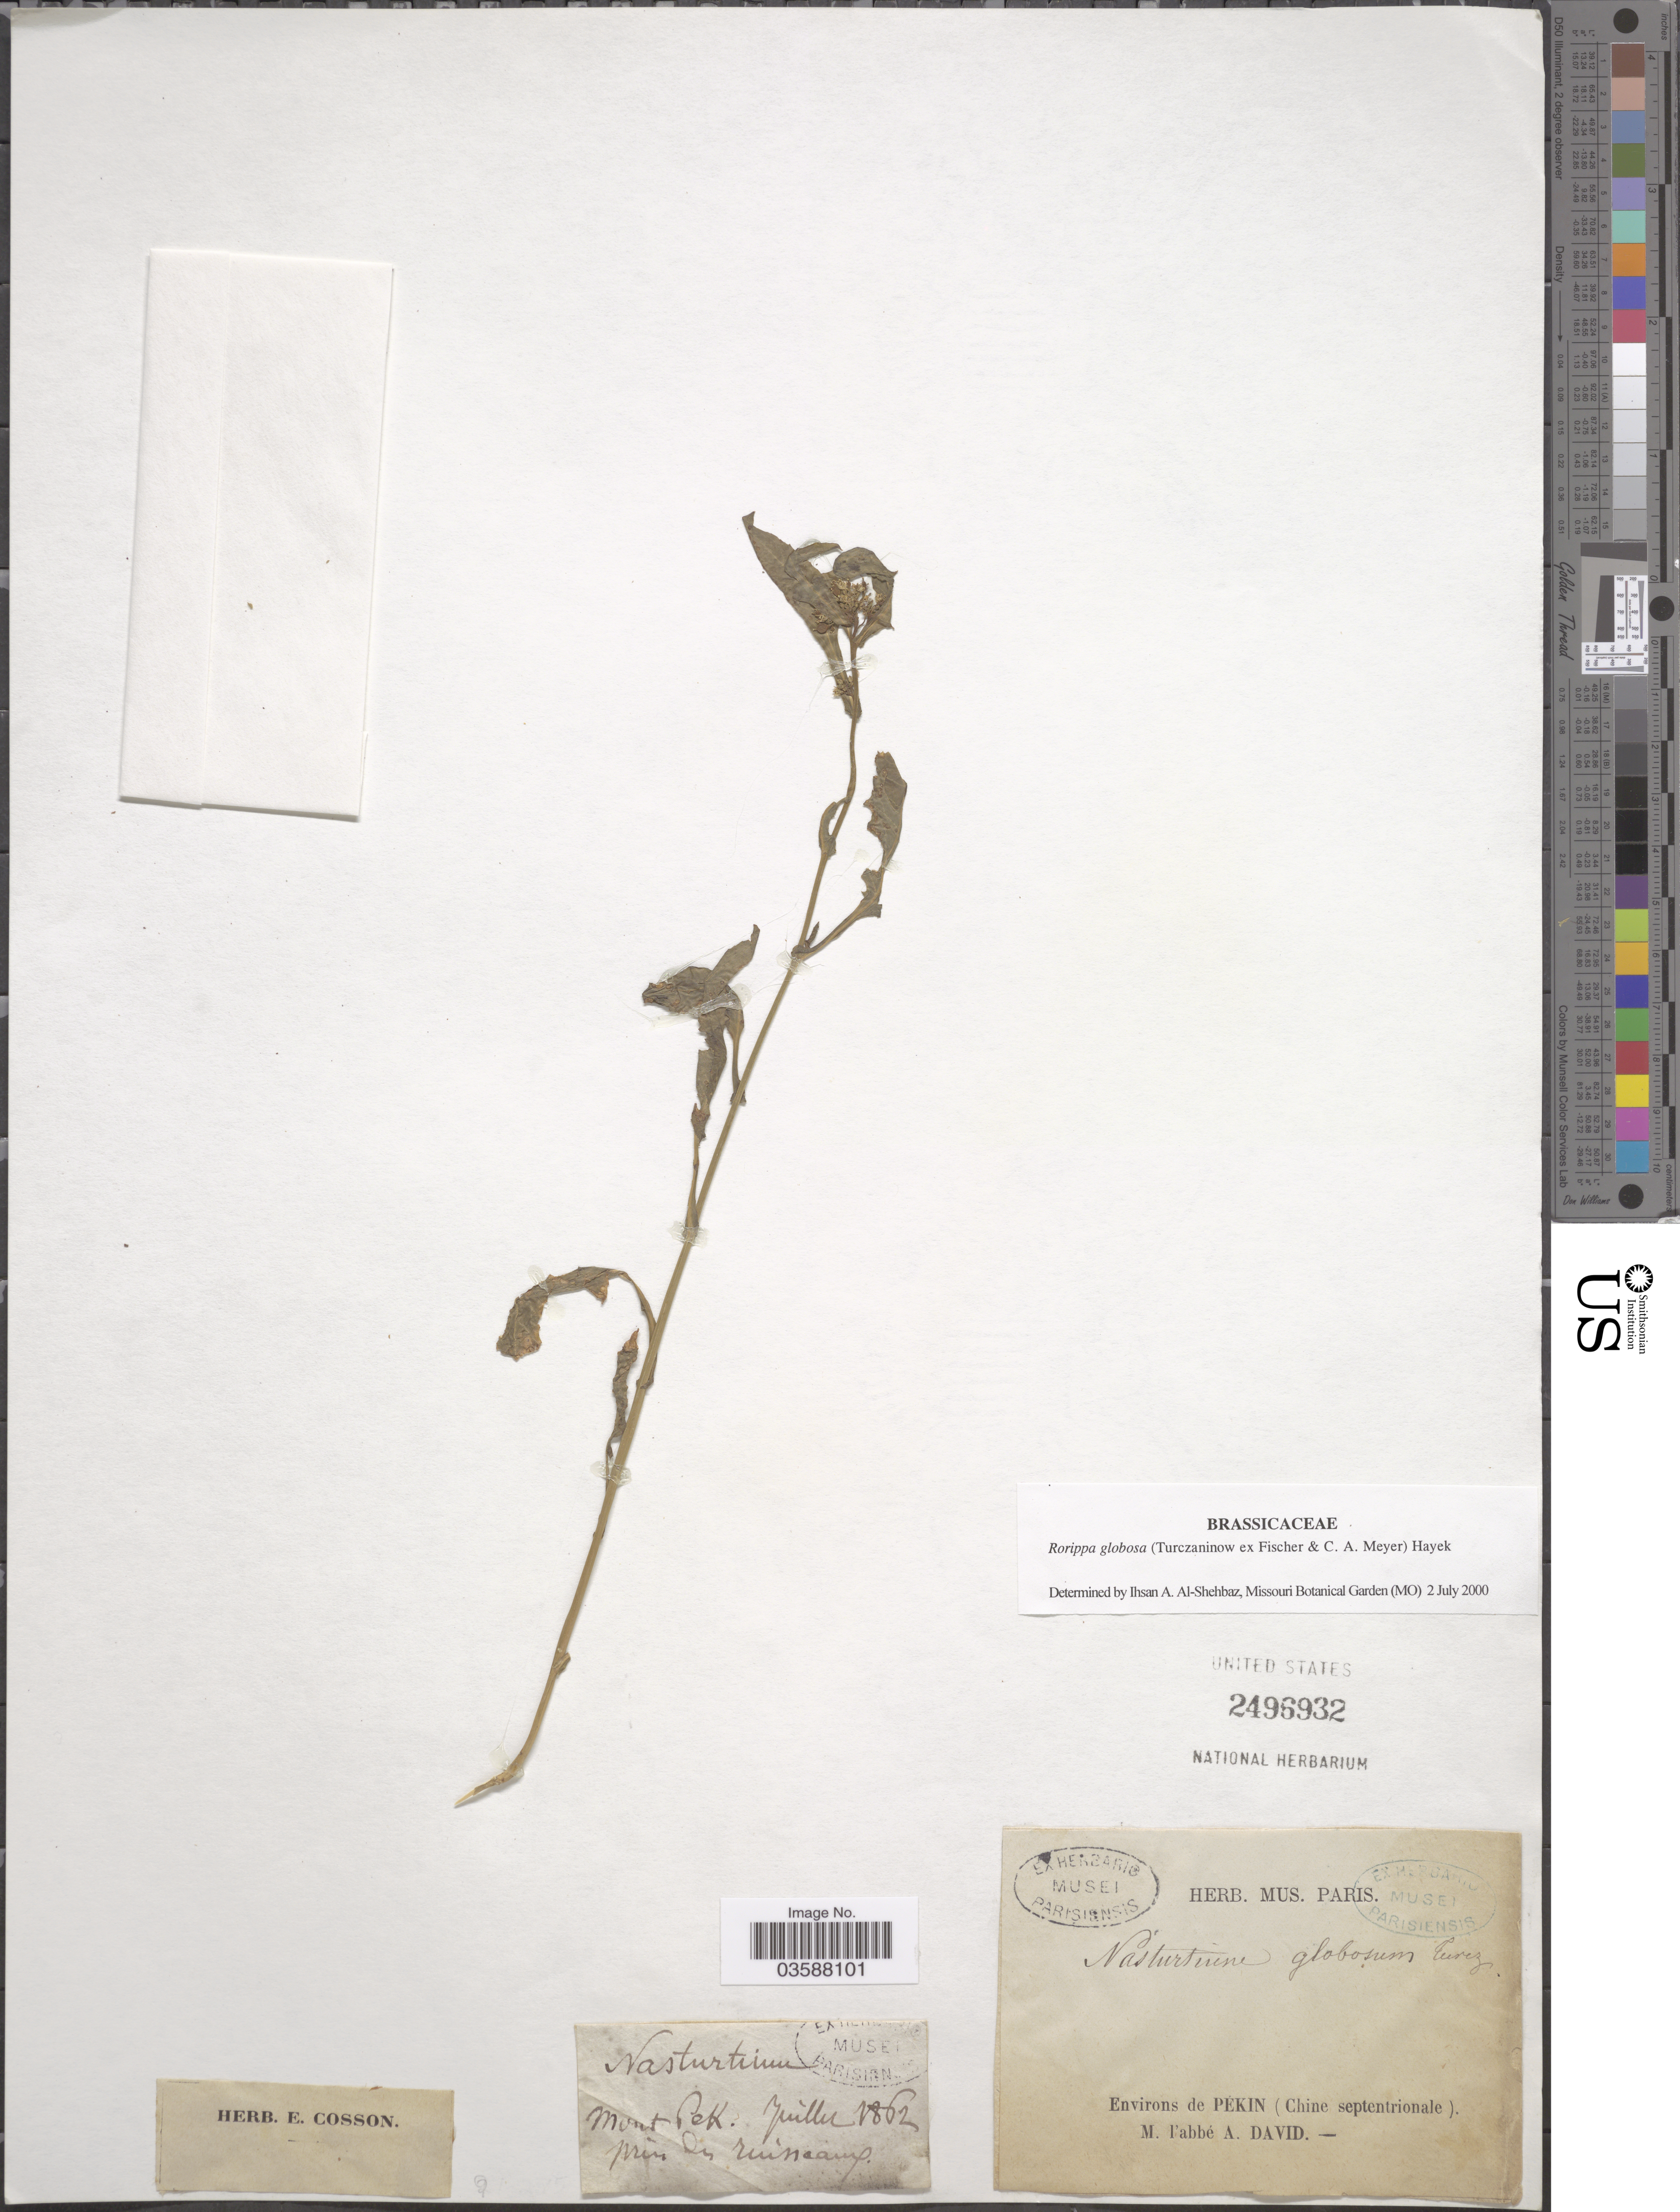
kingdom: Plantae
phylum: Tracheophyta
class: Magnoliopsida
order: Brassicales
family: Brassicaceae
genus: Rorippa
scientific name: Rorippa globosa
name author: (Turcz. ex Fisch. & C.A. Mey.) Mayek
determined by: Al-Shehbaz, I. A., (MO), Missouri Botanical Garden (UNITED STATES)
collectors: M. David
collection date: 1862-07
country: China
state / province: Beijing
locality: Environs de Pekin (Chine septentrionale). Mont Pek près [interpreted] du ruincaux [interpreted].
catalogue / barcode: US 2496932